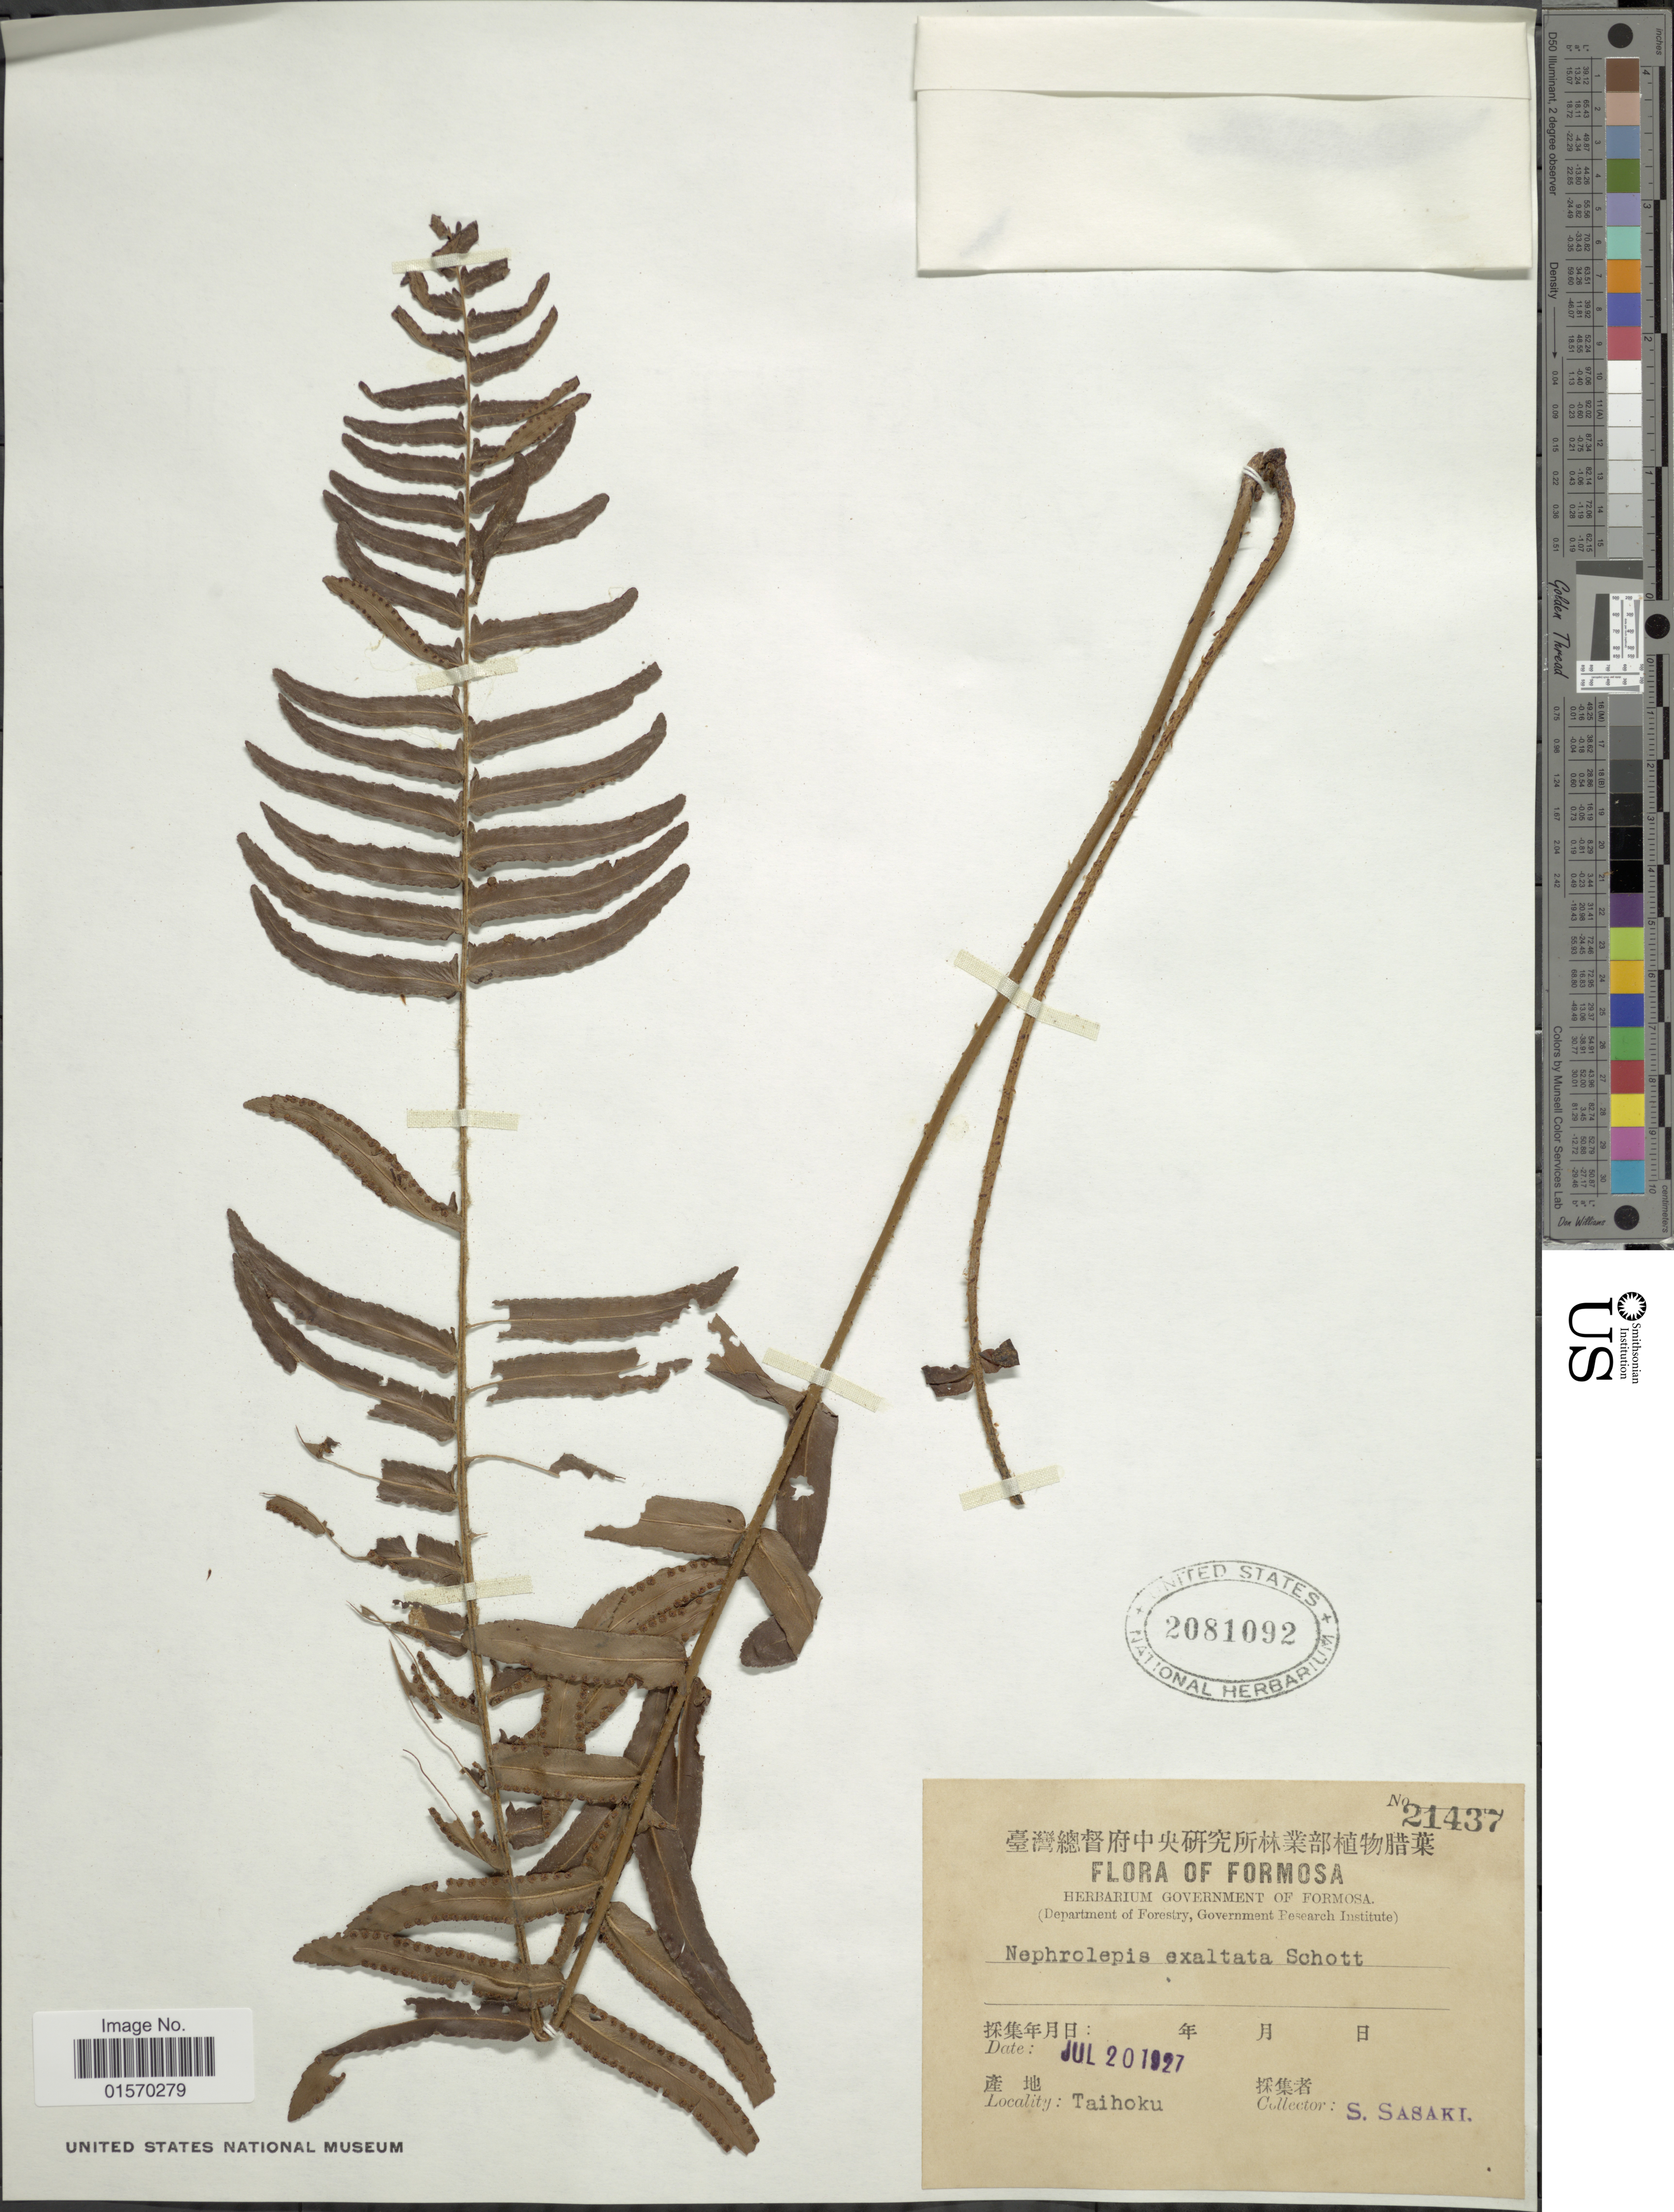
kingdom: Plantae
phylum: Tracheophyta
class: Polypodiopsida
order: Polypodiales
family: Nephrolepidaceae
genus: Nephrolepis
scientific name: Nephrolepis multiflora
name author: (Roxb.) F.M. Jarrett ex C.V. Morton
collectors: S. Sasaki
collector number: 21437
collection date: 1927-07-20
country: Taiwan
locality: Formosa. Taihoku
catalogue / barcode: US 2081092